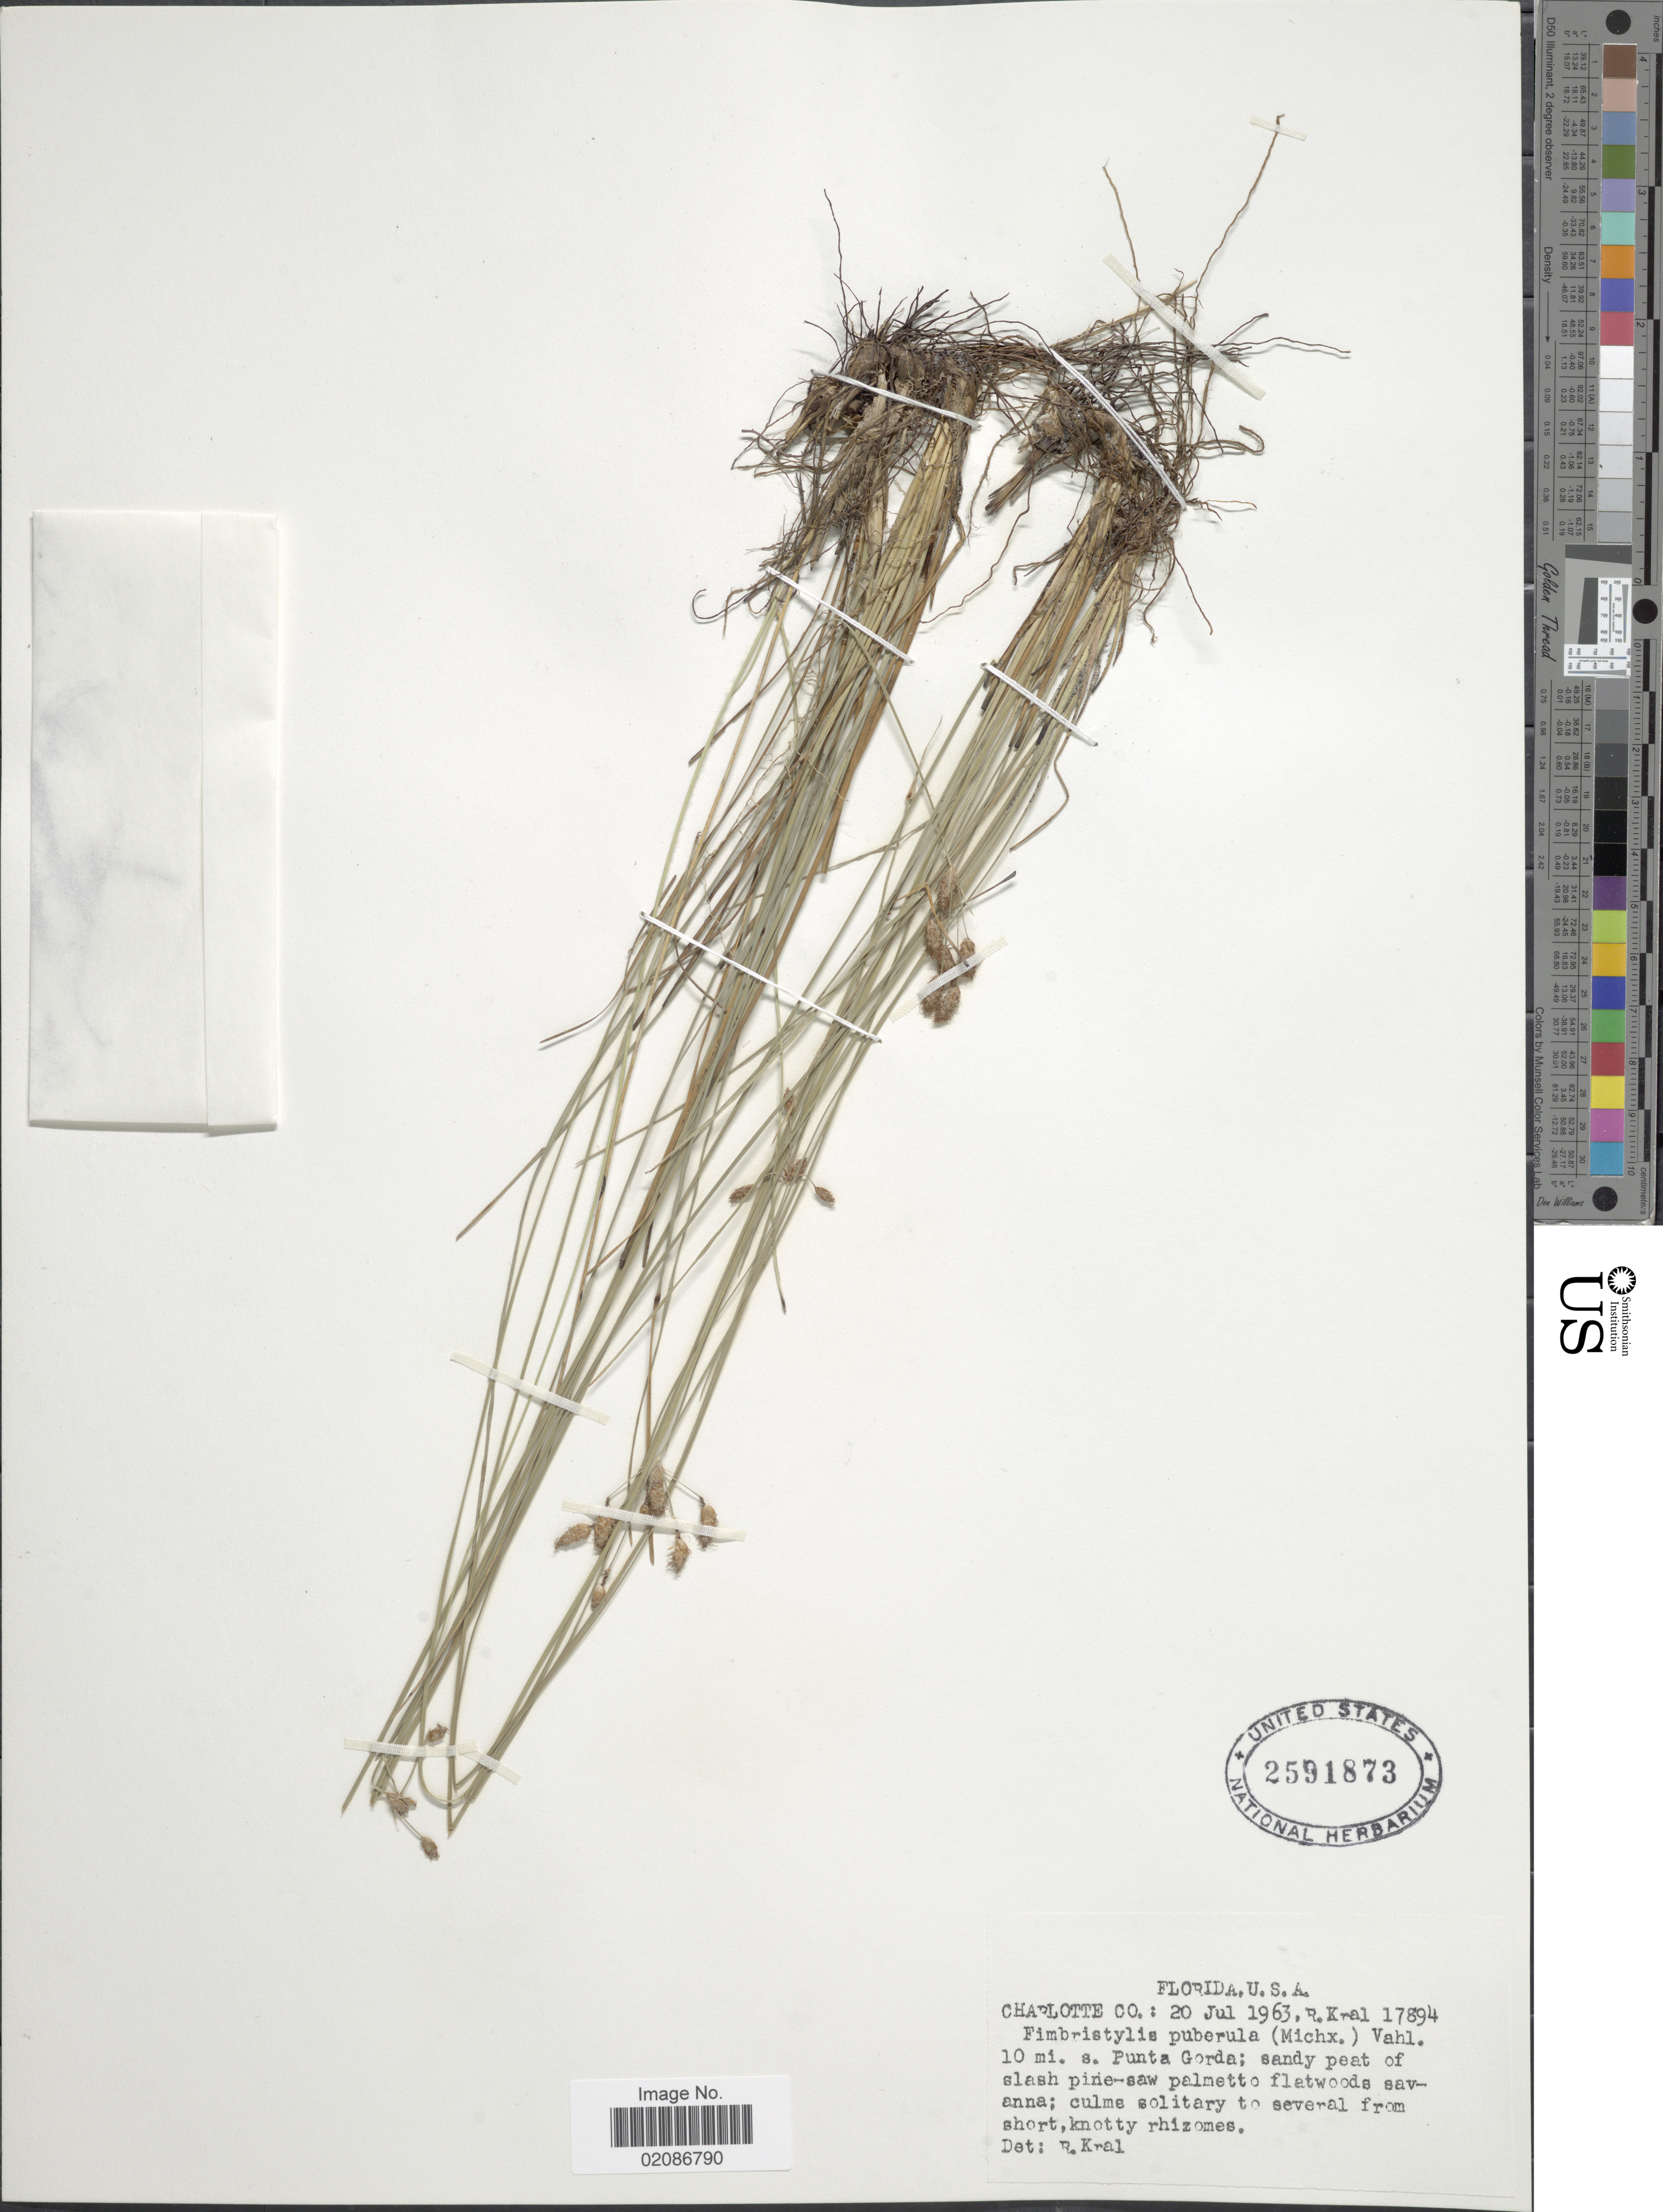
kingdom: Plantae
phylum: Tracheophyta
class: Liliopsida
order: Poales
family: Cyperaceae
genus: Fimbristylis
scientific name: Fimbristylis puberula var. puberula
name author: (Michx.) Vahl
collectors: R. Kral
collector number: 17894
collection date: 1963-07-20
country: United States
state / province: Florida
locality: U.S.A. Charlotte Co.: 10 mi. s. Punta Gorda; sandy peat of slash pine-saw palmetto flatwoods savanna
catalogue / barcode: US 2591873